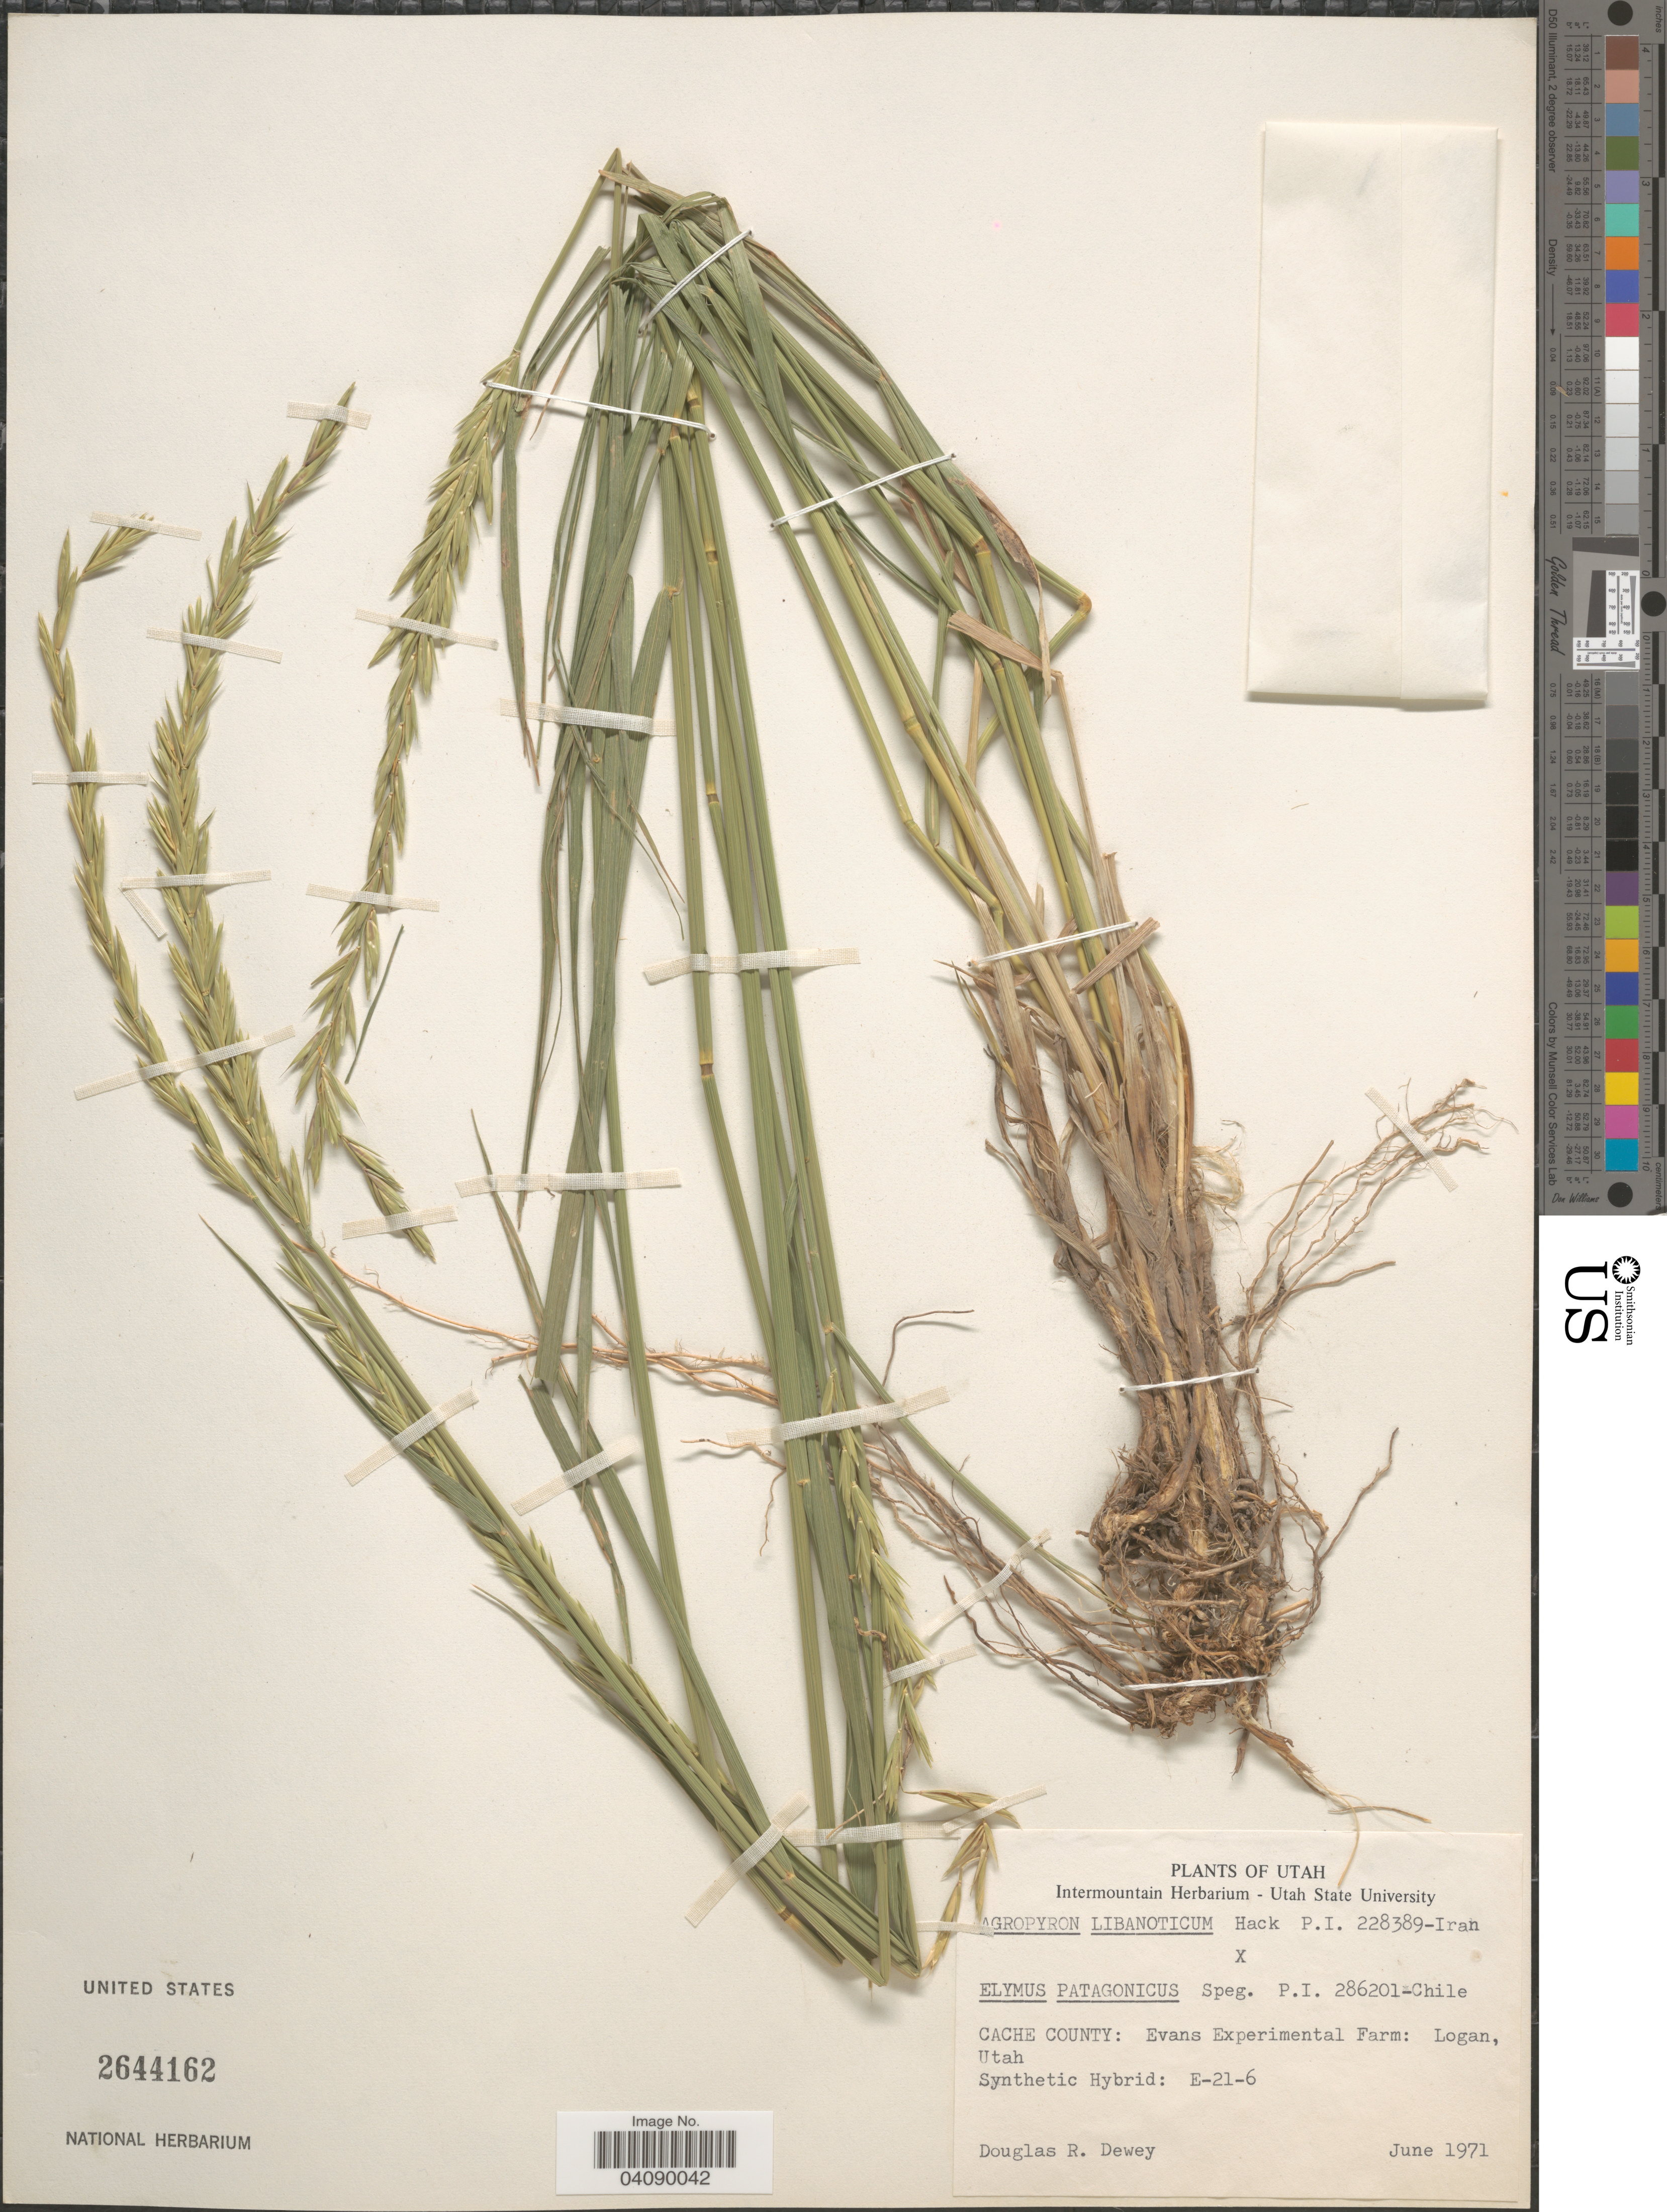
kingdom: Plantae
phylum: Tracheophyta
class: Liliopsida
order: Poales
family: Poaceae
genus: Agroelymus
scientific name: x Agroelymus sp.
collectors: D. Dewey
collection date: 1971-06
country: United States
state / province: Utah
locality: Cache County: Evans Experimental Farm: Logan.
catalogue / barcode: US 2644162